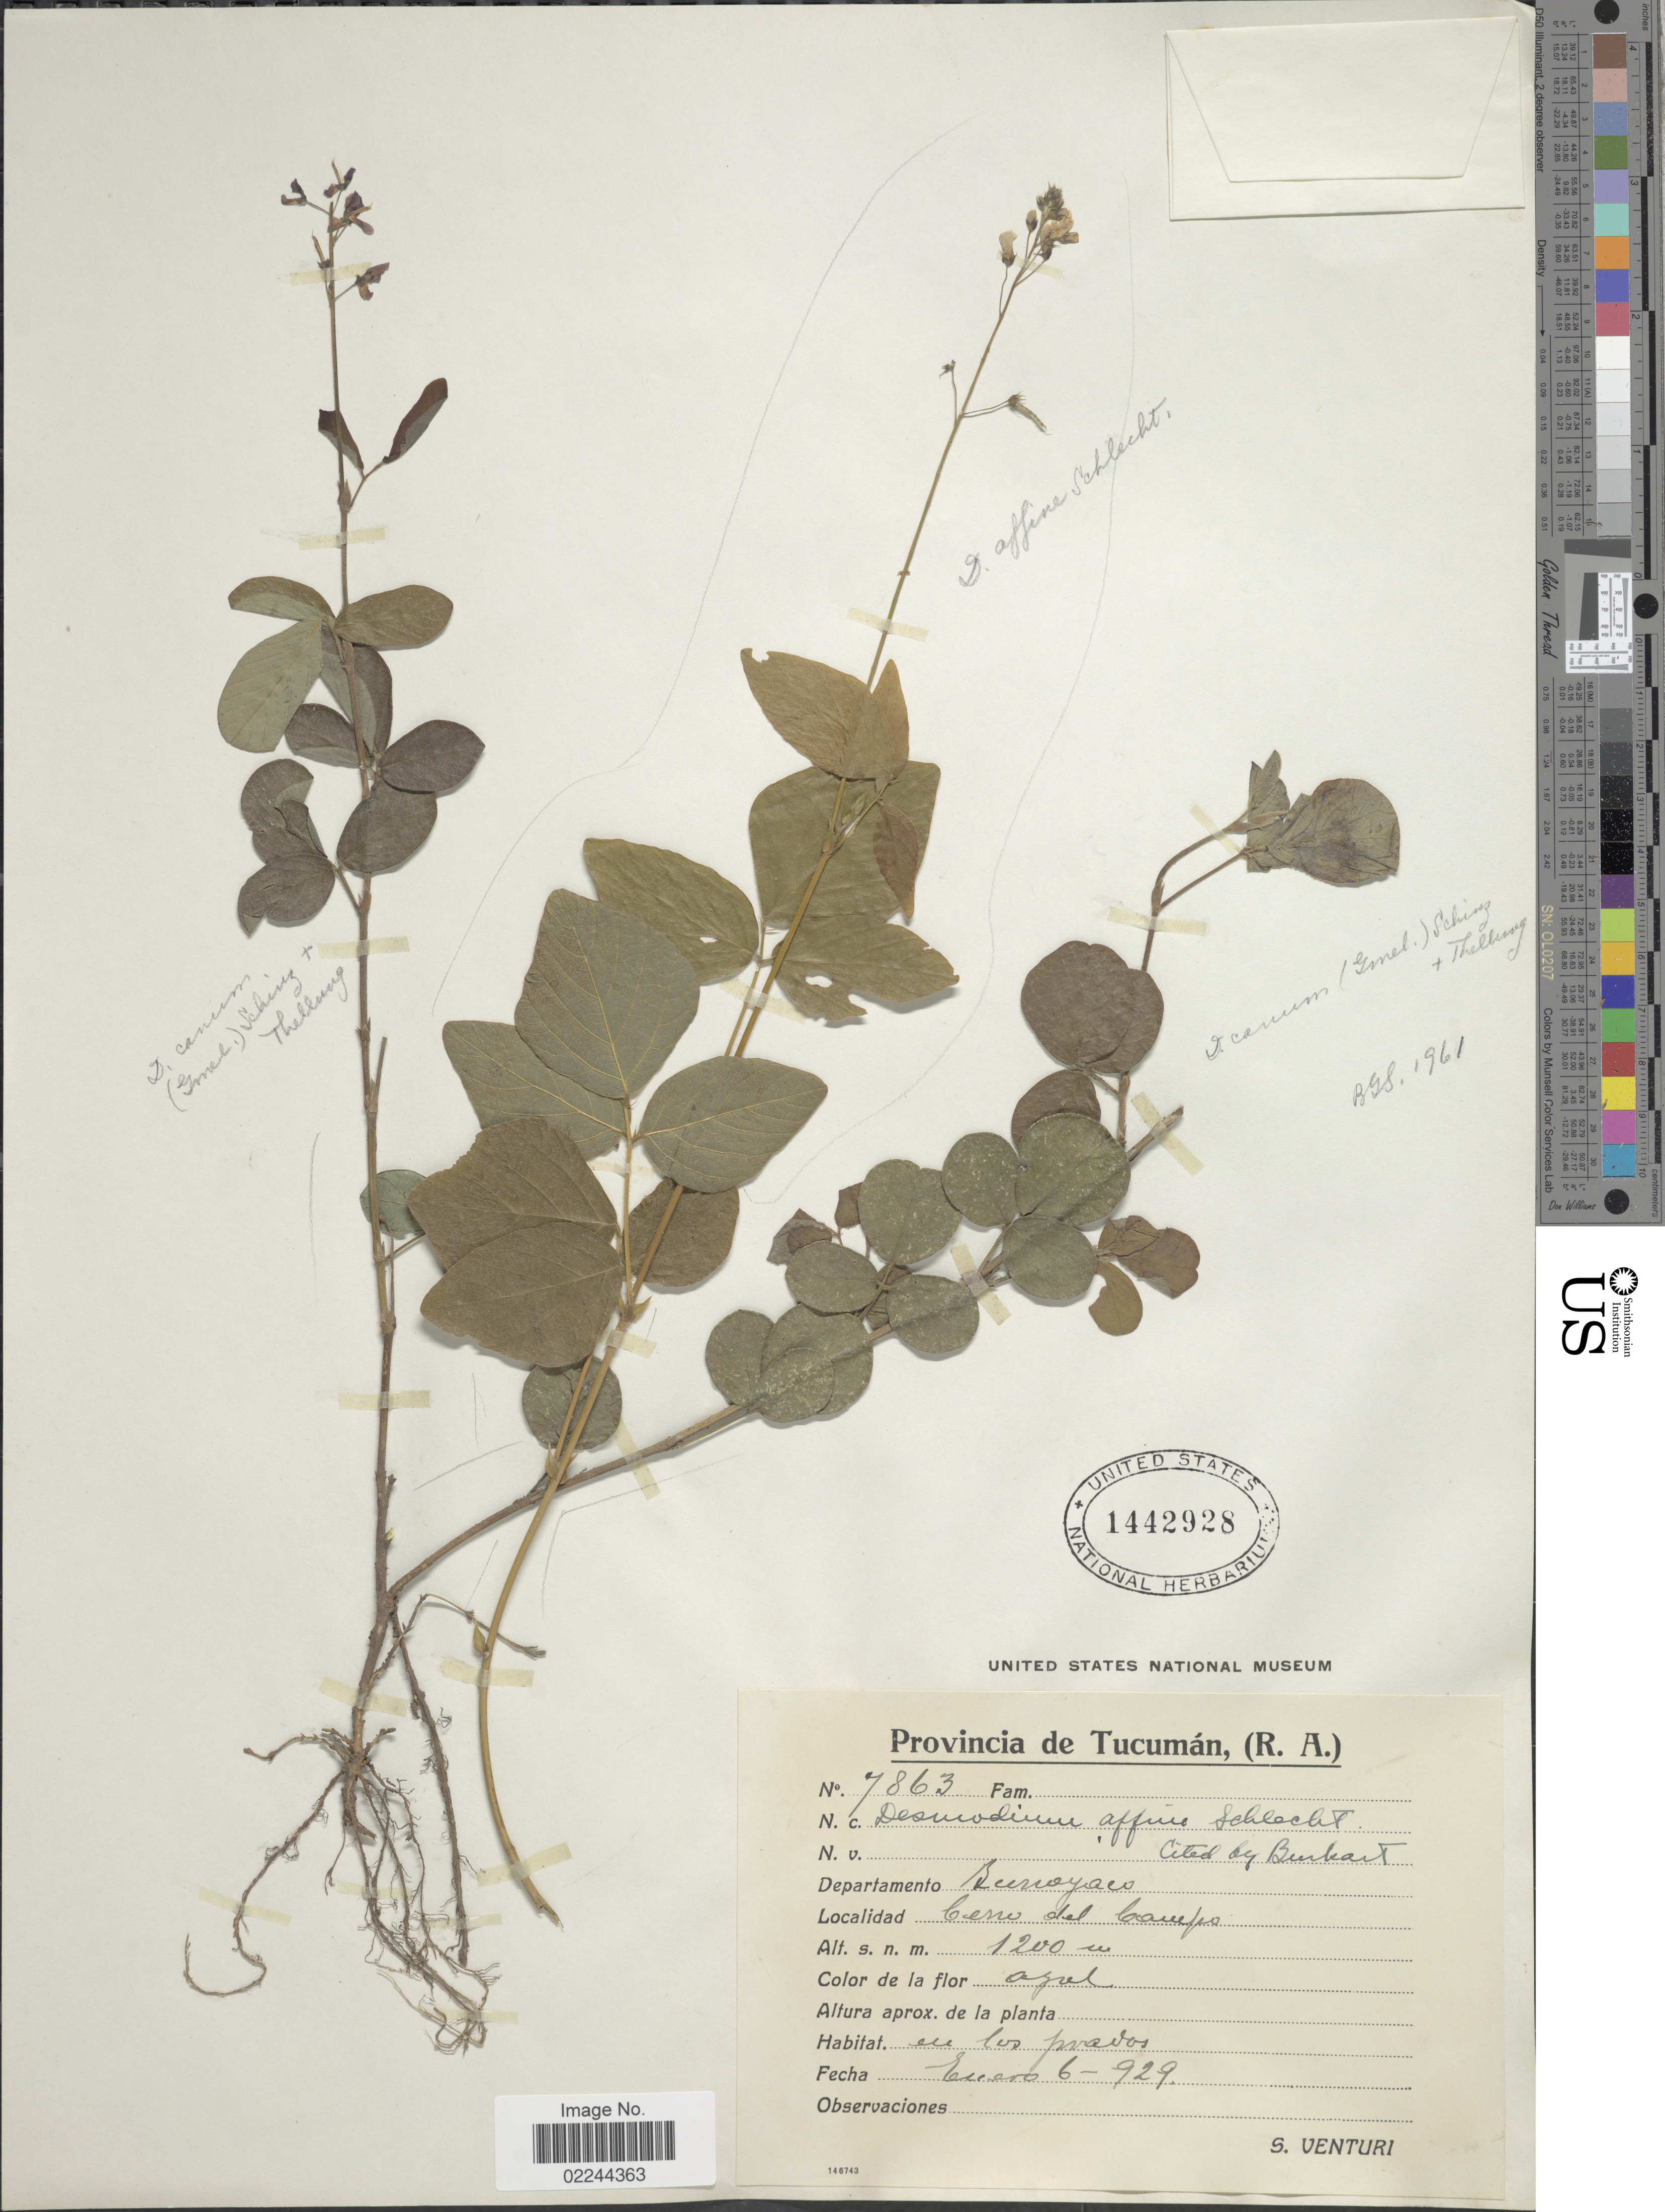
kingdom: Plantae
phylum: Tracheophyta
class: Magnoliopsida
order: Fabales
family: Fabaceae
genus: Desmodium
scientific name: Desmodium affine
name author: Schltdl.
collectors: S. Venturi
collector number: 7863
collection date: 1929-01-06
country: Argentina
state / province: Tucuman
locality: Provincia de Tucuman, (R.A.). Departamento B8urwyaco. Cerro del Campo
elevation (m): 1200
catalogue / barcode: US 1442928